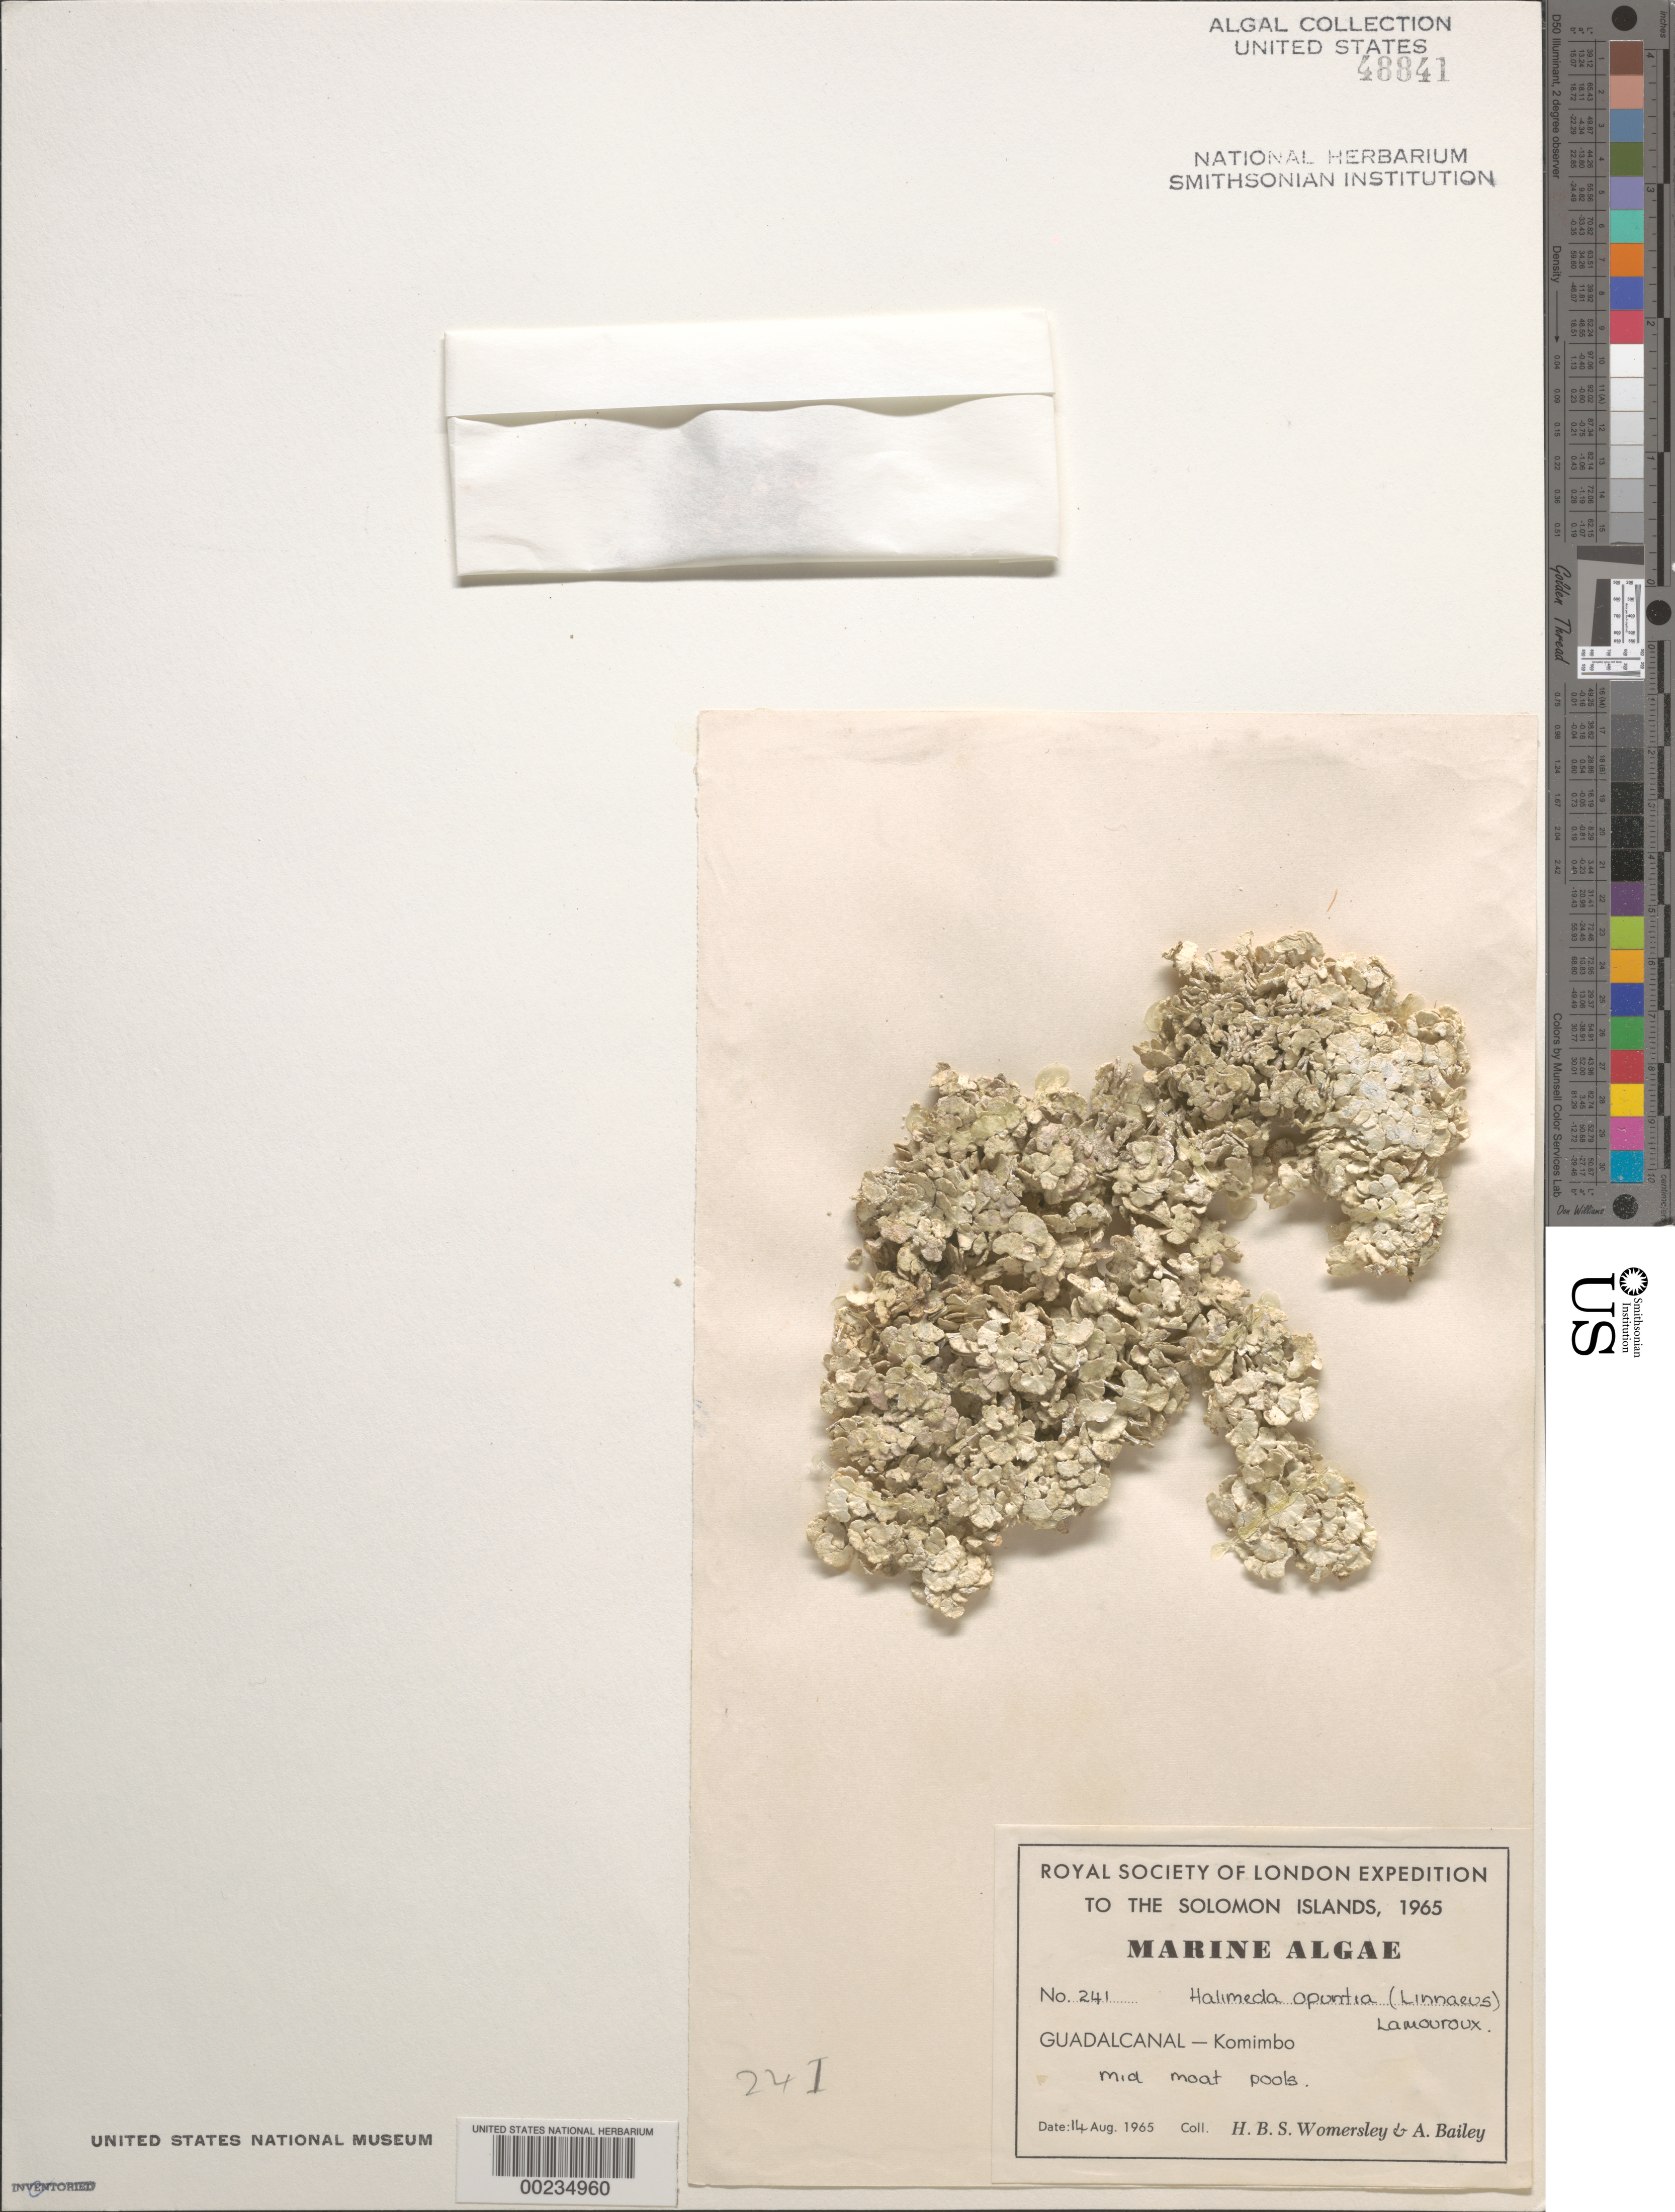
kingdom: Plantae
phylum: Chlorophyta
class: Ulvophyceae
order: Bryopsidales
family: Halimedaceae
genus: Halimeda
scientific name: Halimeda opuntia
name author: (L.) J.V.Lamouroux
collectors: H. B. S. Womersley & A. Bailey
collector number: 241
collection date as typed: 14 Apr 1965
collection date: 1965-04-14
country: Solomon Islands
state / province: Guadalcanal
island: Guadalcanal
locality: Komimbo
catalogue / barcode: US 48841